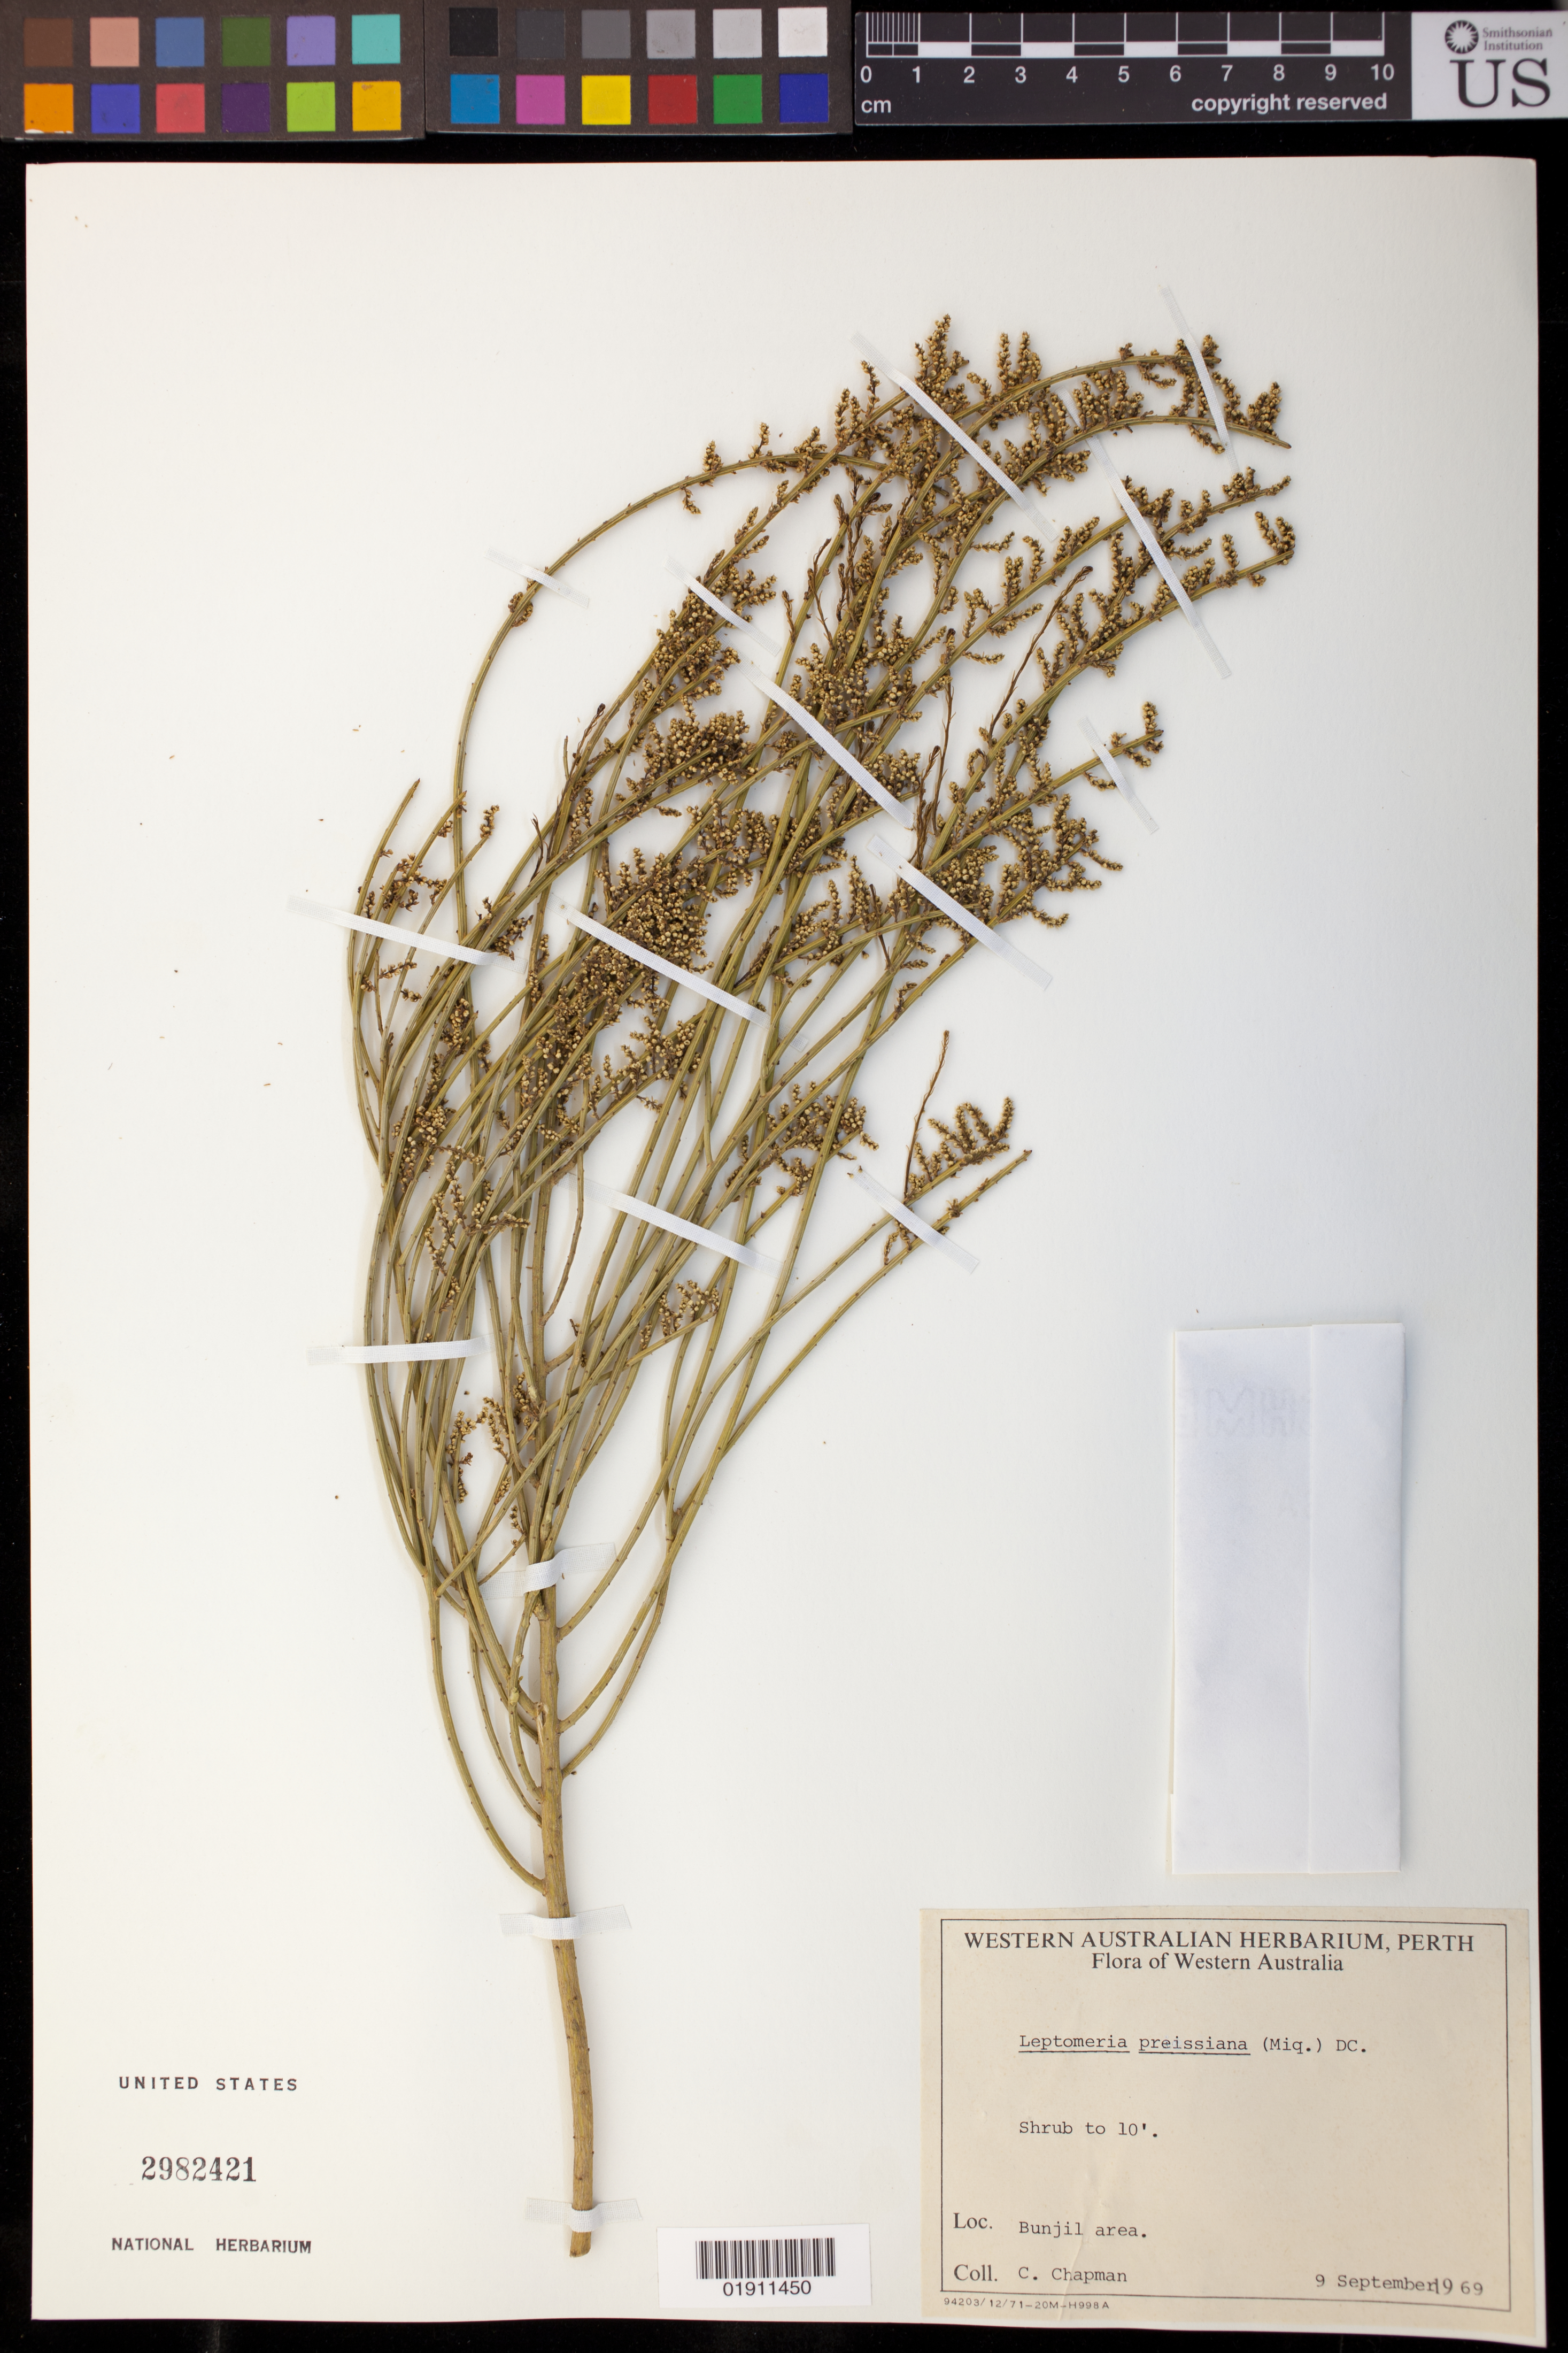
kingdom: Plantae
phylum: Tracheophyta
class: Magnoliopsida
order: Santalales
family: Amphorogynaceae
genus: Leptomeria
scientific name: Leptomeria preissiana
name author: (Miq.) A. DC.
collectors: C. Chapman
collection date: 1969-09-09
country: Australia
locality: Bunjil area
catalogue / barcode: US 2982421